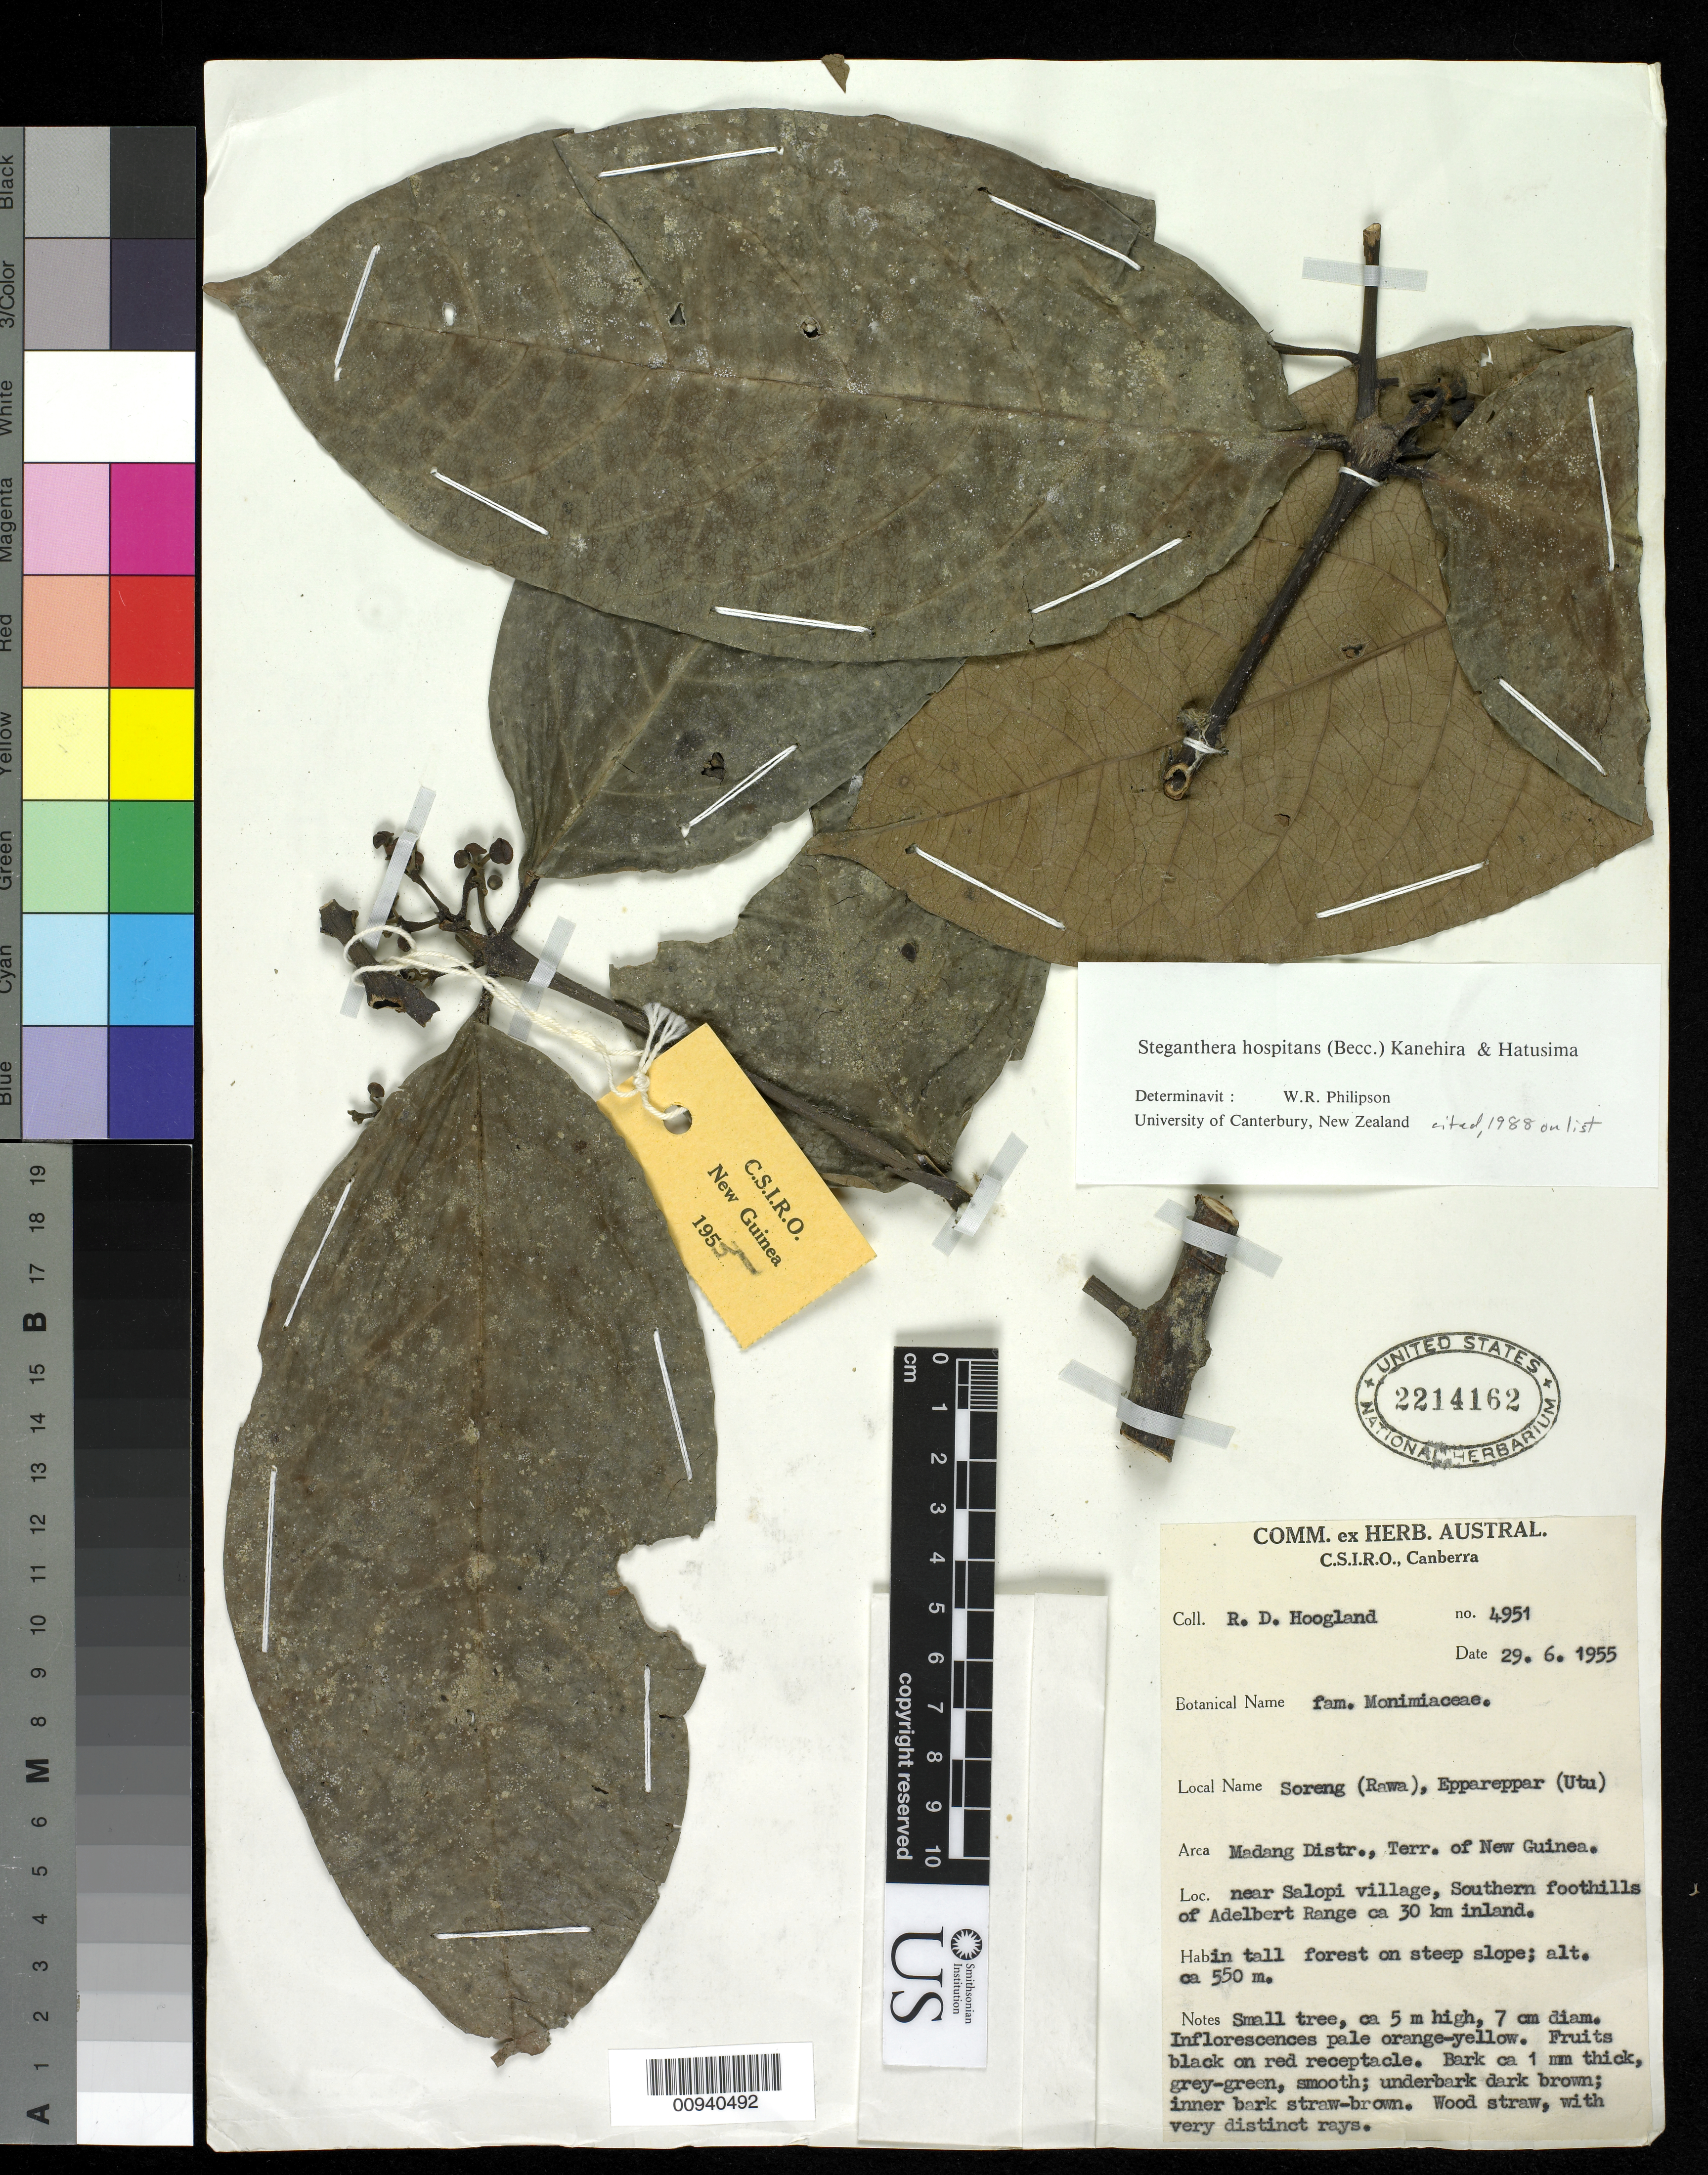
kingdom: Plantae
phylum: Tracheophyta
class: Magnoliopsida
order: Laurales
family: Monimiaceae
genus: Steganthera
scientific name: Steganthera hospitans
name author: (Becc.) Kaneh. & Hatus.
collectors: R. D. Hoogland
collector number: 4951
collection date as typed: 29 Jun 1955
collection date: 1955-06-29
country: Papua New Guinea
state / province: Madang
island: New Guinea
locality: Near Salopi village, Southern foothills of Adelbert Range ca 30 km inland.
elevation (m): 550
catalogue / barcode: US 2214162